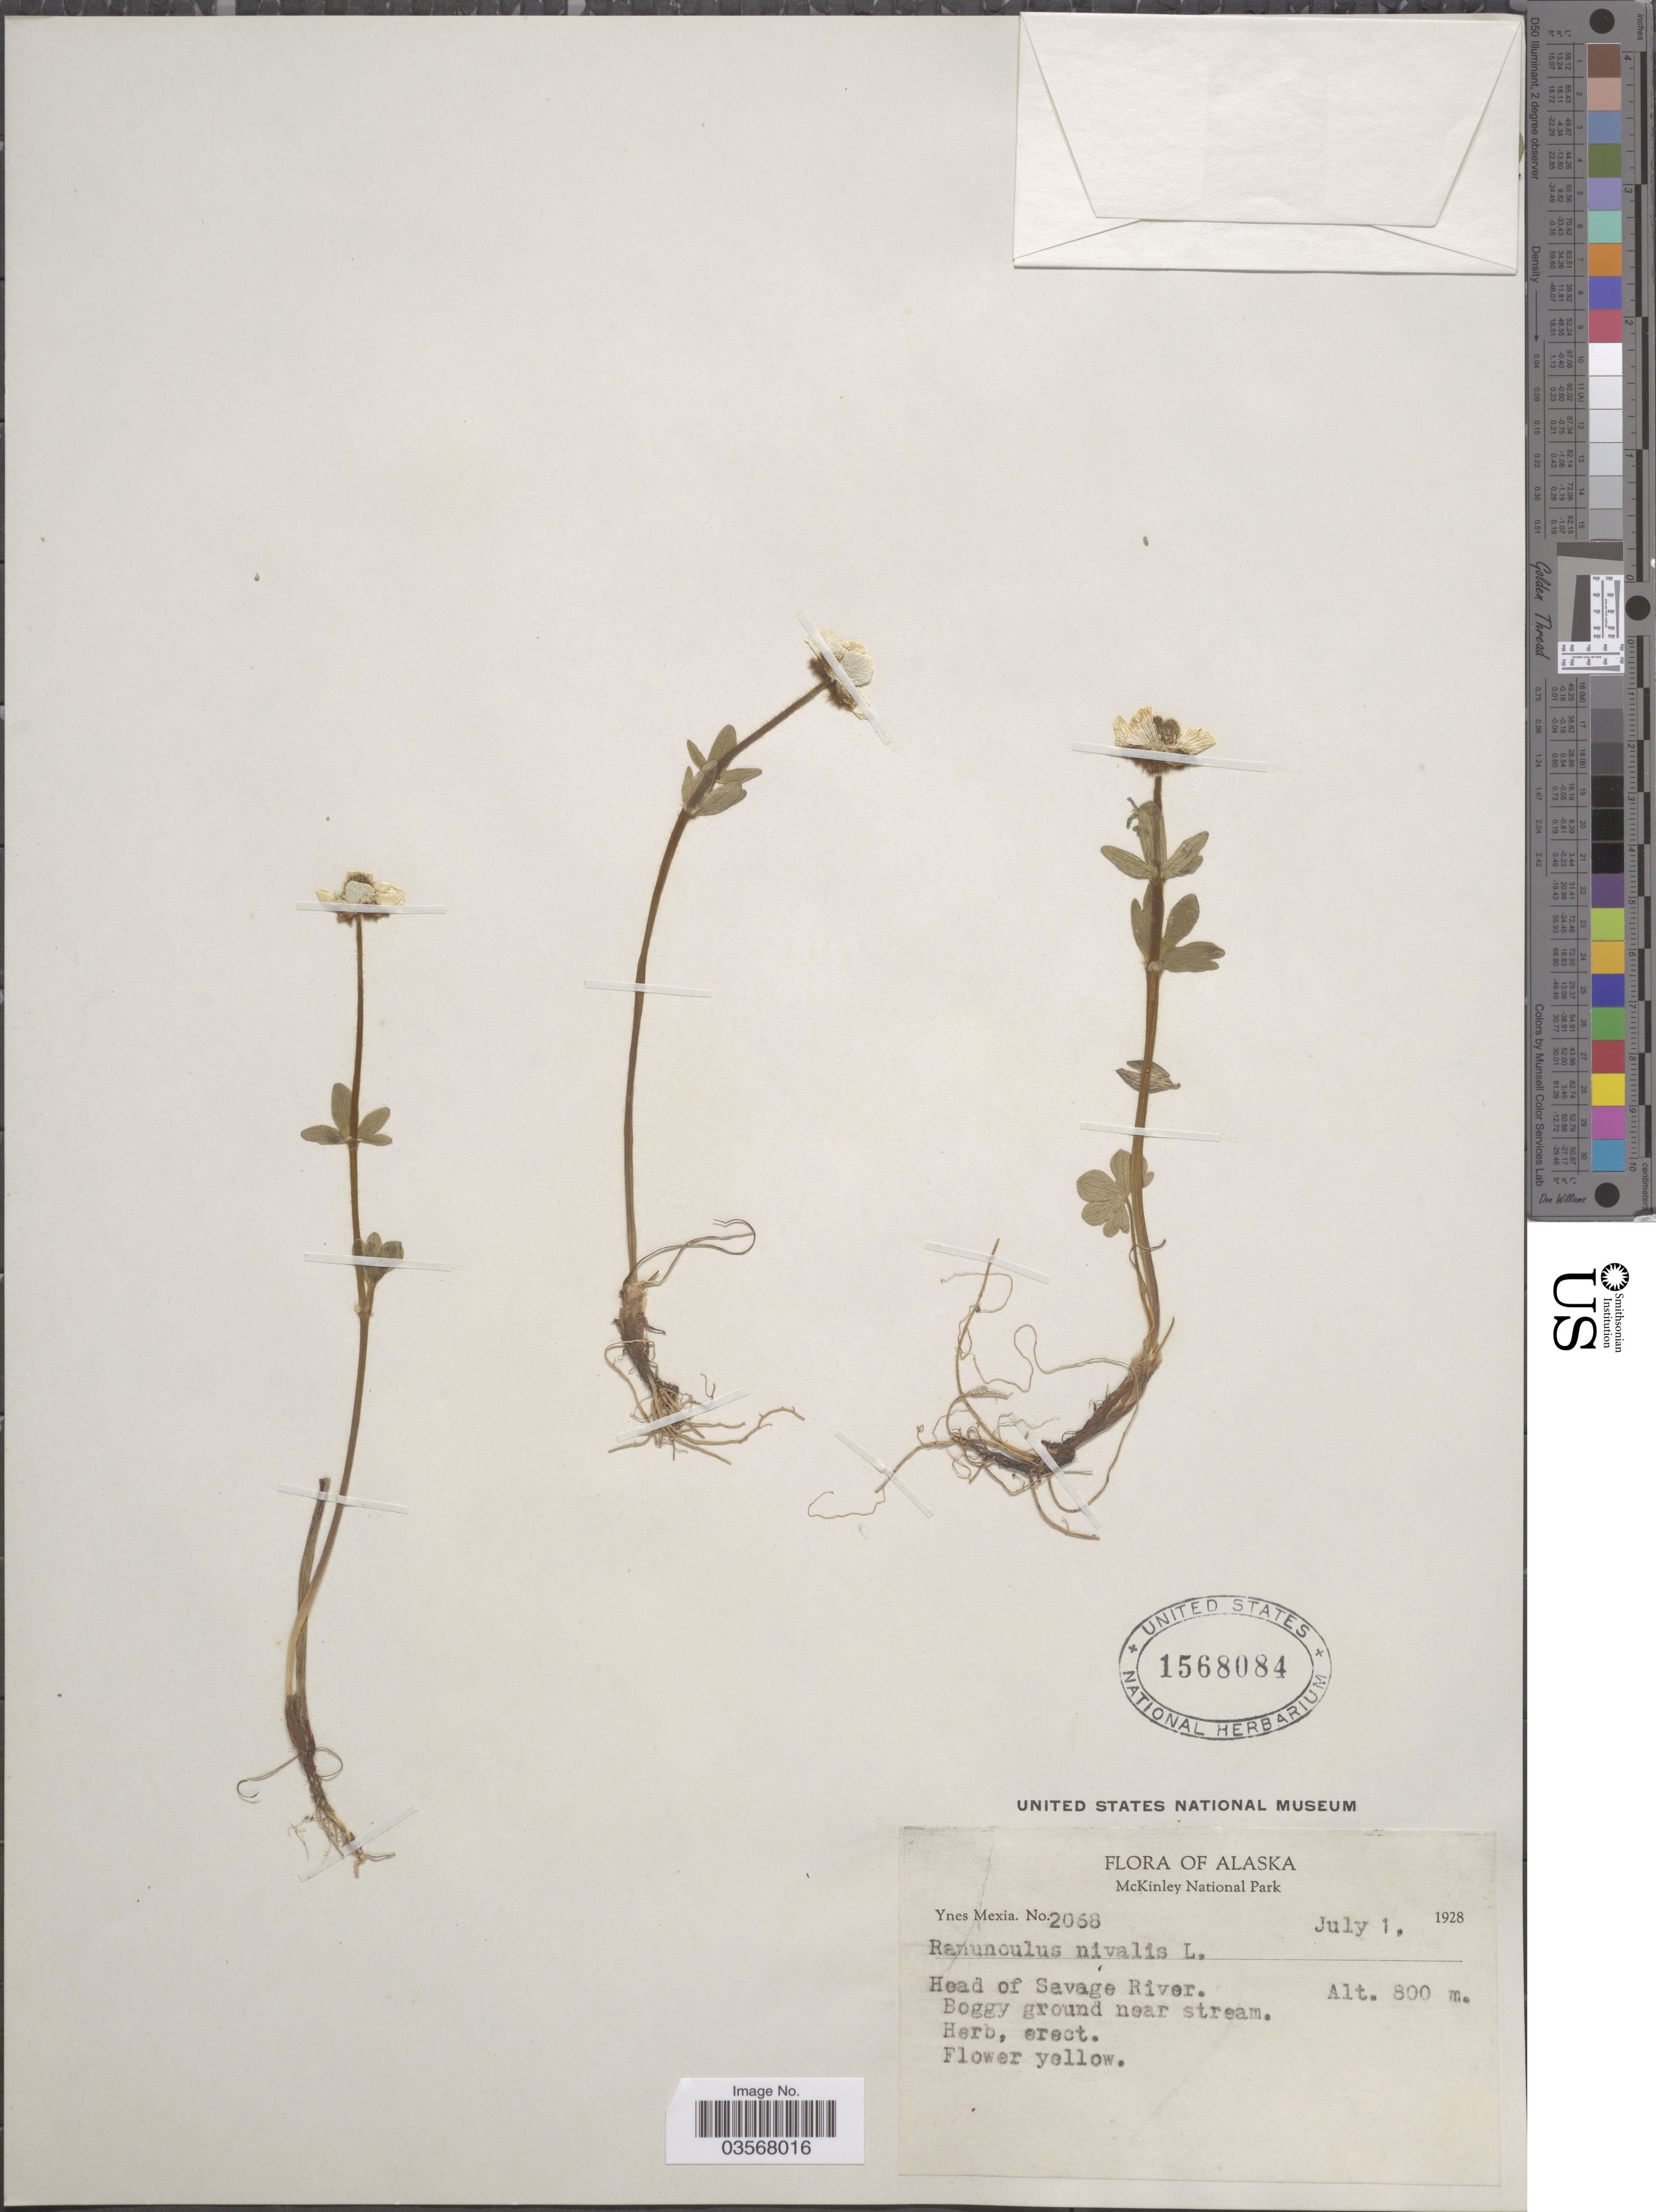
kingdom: Plantae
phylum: Tracheophyta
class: Magnoliopsida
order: Ranunculales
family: Ranunculaceae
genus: Ranunculus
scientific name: Ranunculus nivalis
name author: L.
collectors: Y. Mexia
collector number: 2068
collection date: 1928-07-01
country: United States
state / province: Alaska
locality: McKinley National Park. Head of Savage River.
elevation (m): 800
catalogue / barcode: US 1568084